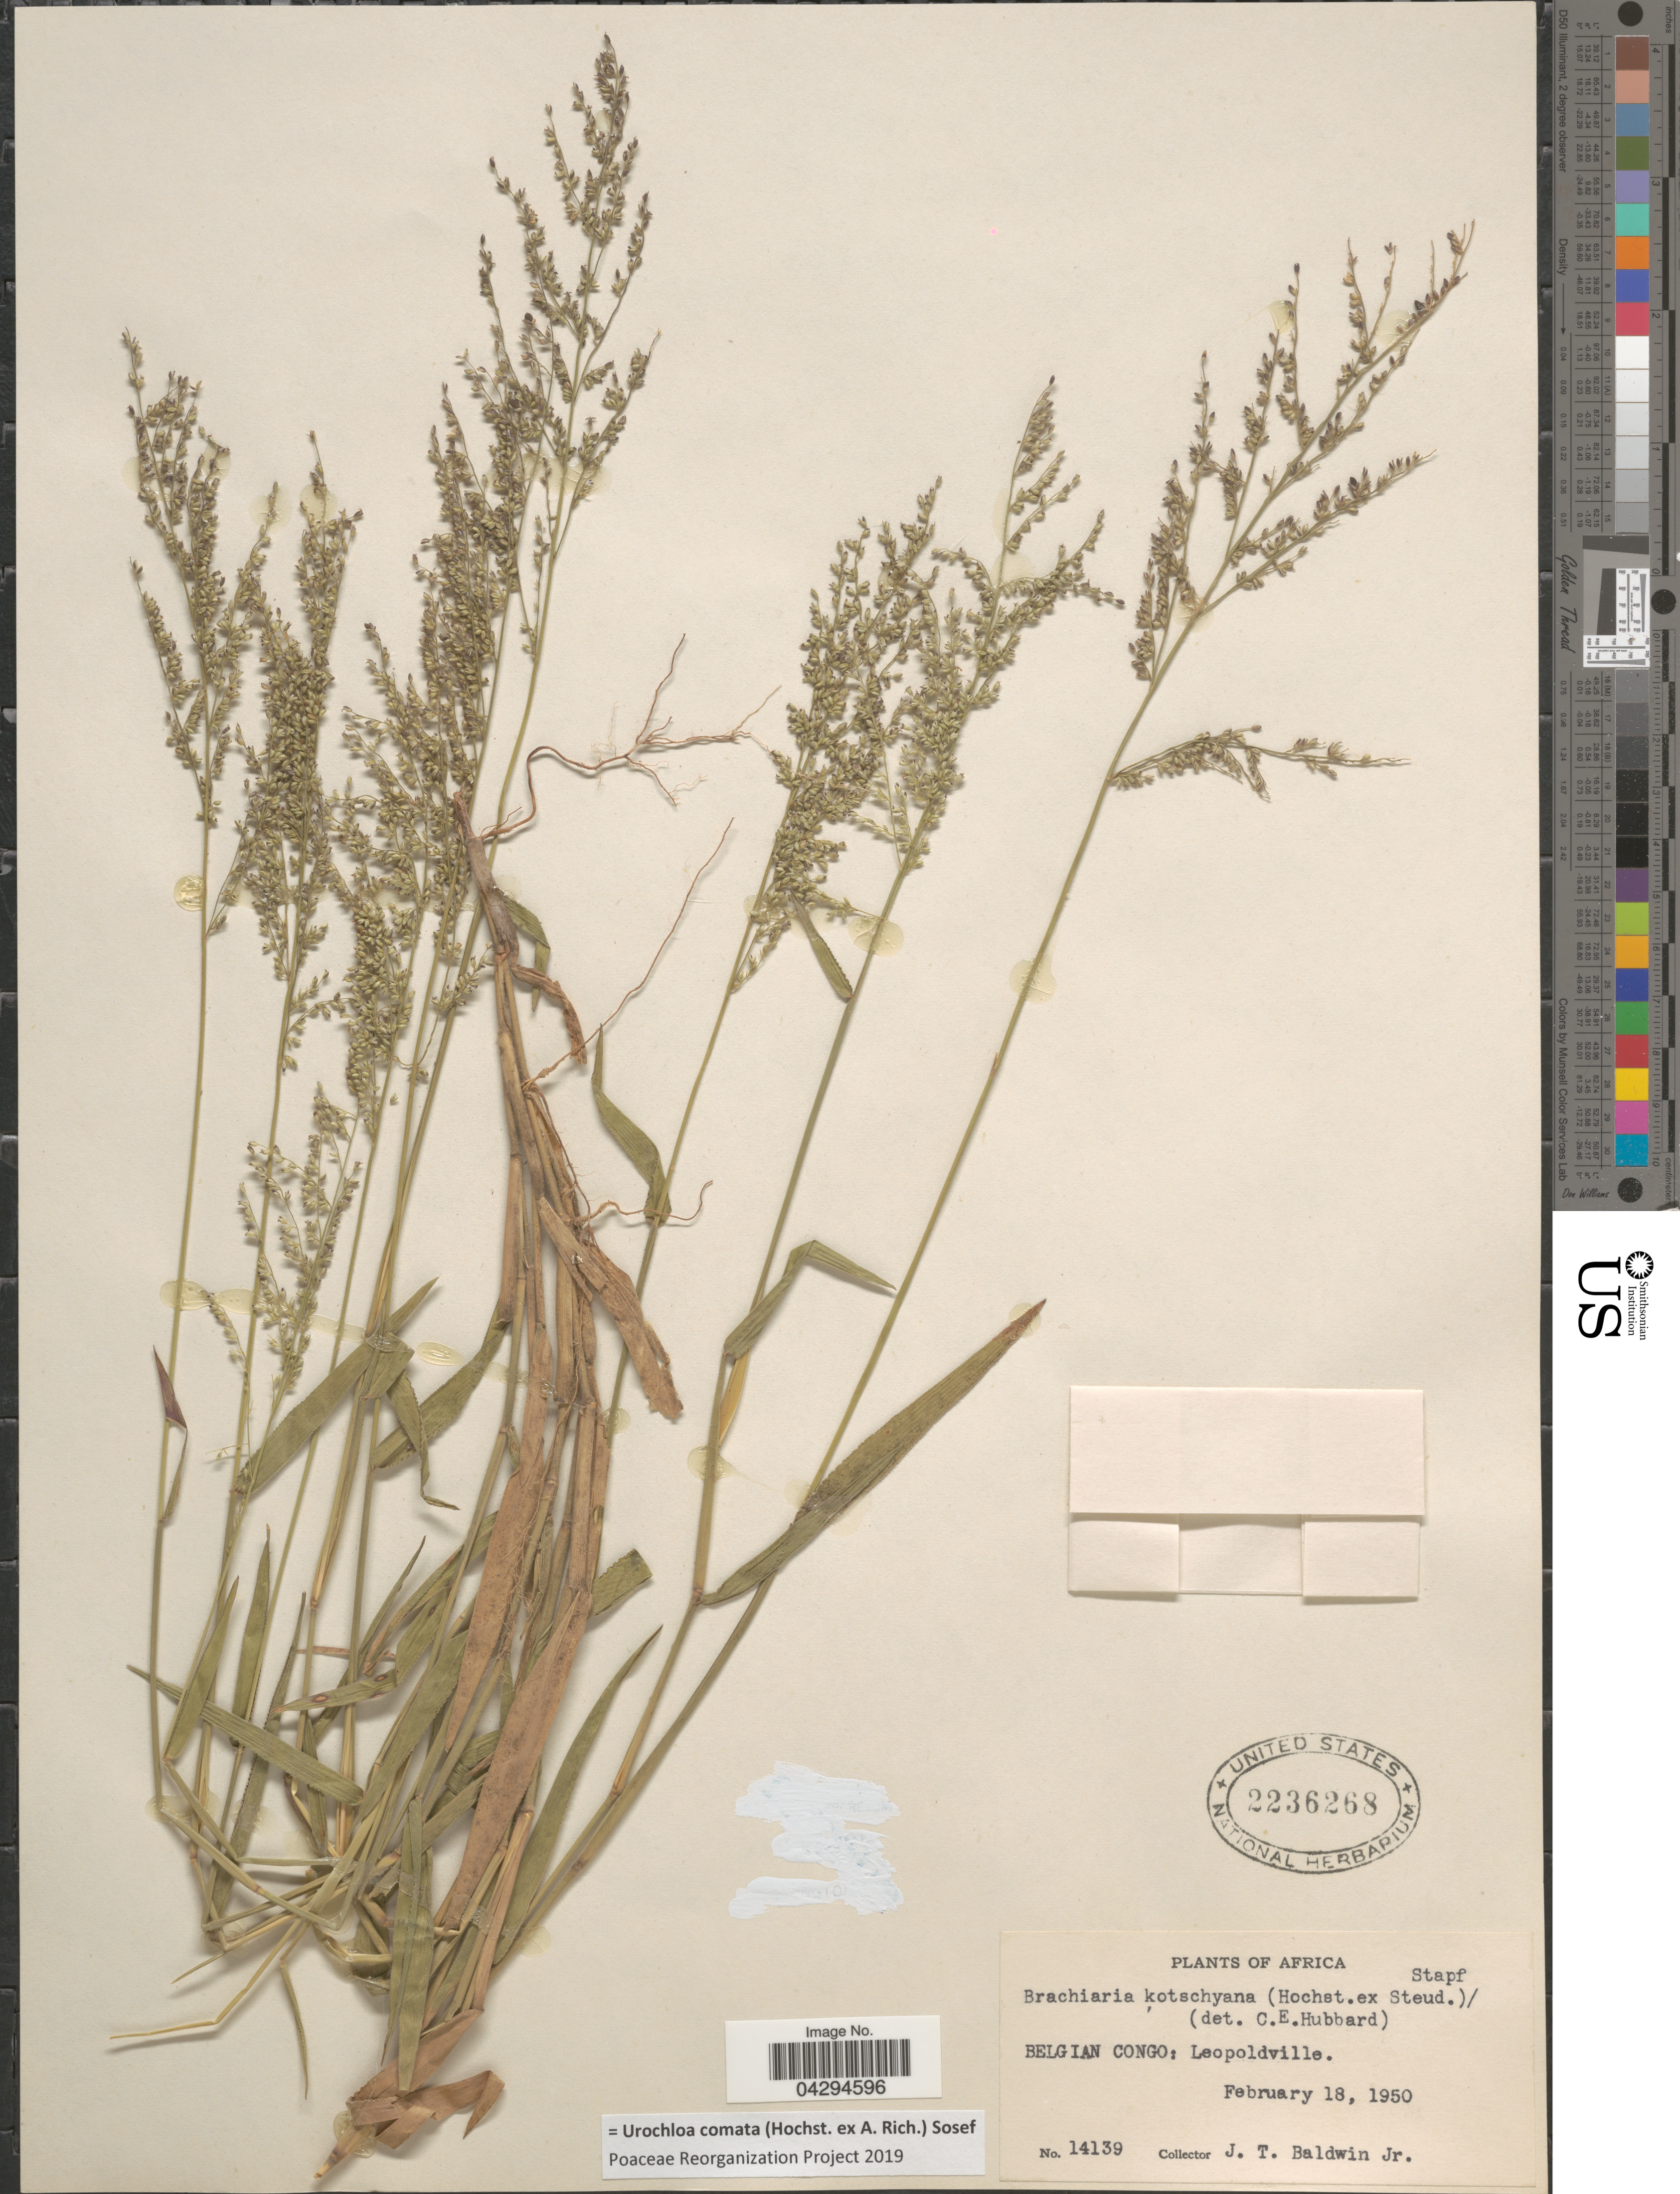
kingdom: Plantae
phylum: Tracheophyta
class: Liliopsida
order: Poales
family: Poaceae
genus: Urochloa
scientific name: Urochloa comata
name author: (Hochst. ex A. Rich.) Sosef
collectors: J. T. Baldwin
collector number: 14139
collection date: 1950-02-18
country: Congo, Democratic Republic of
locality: Belgian Congo: Leopoldville.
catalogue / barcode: US 2236268